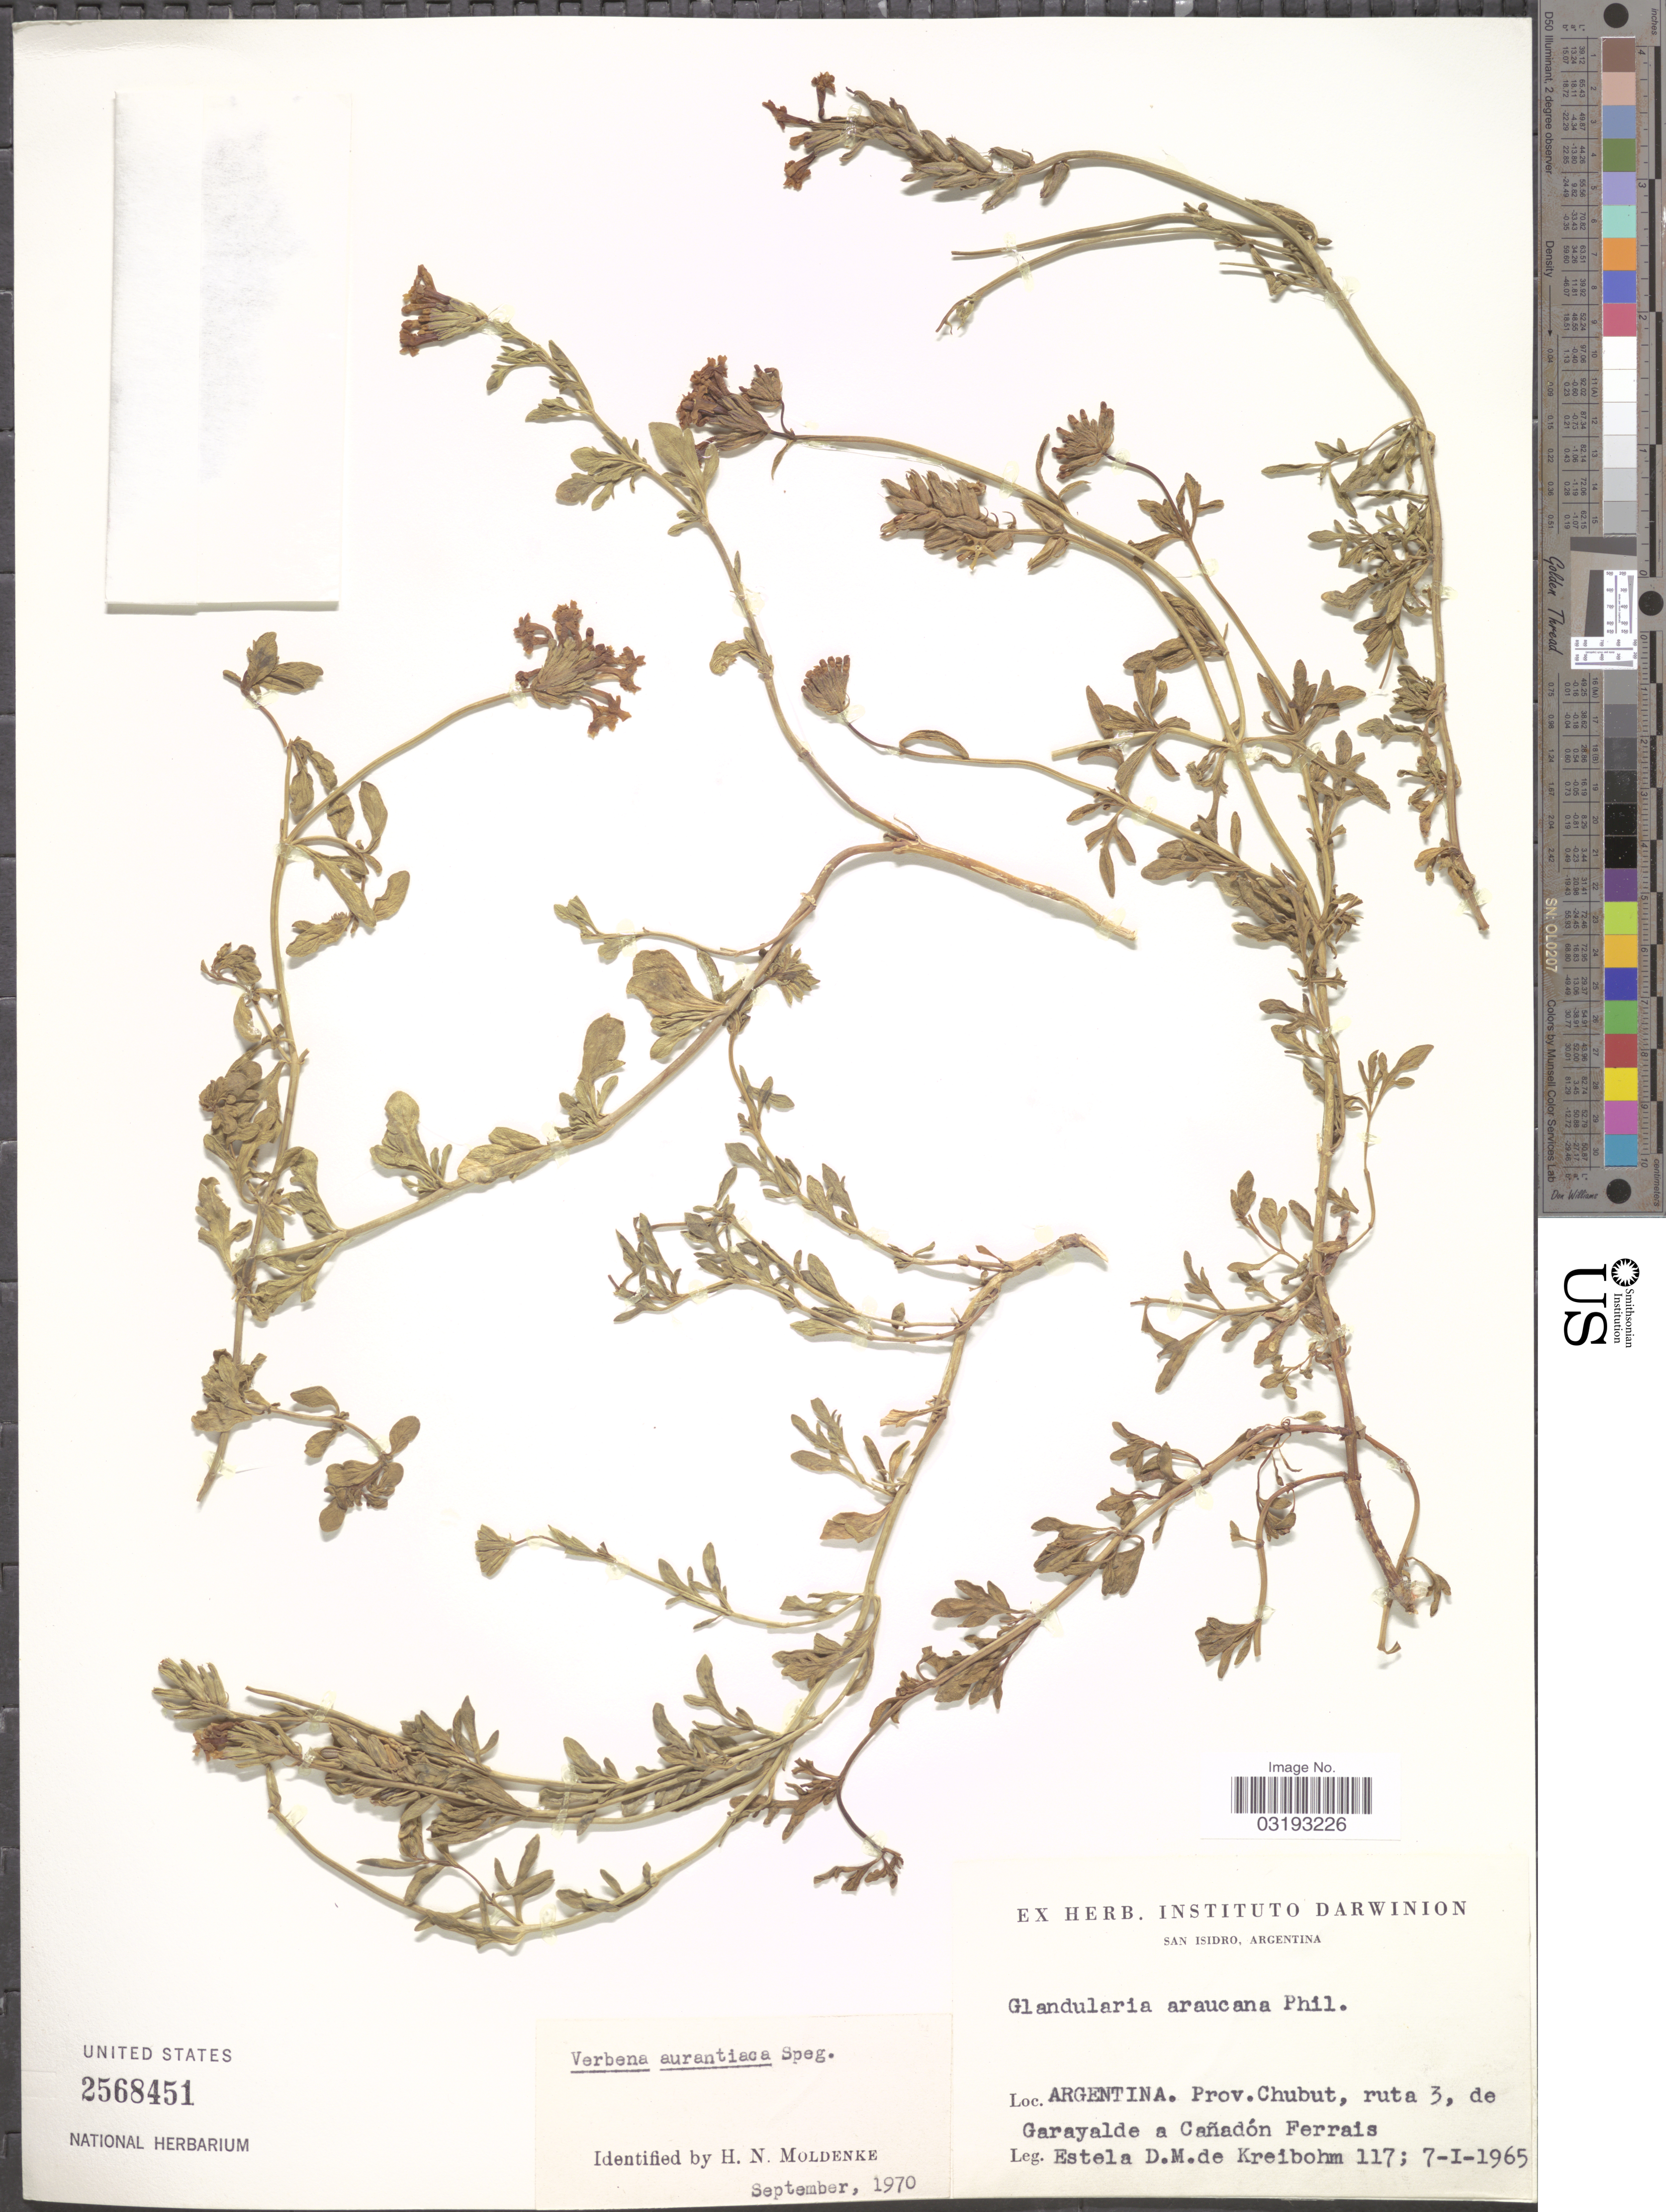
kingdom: Plantae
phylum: Tracheophyta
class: Magnoliopsida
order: Lamiales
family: Verbenaceae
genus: Verbena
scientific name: Verbena aurantiaca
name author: Speg.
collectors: E. Kreibohm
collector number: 117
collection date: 1965-01-07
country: Argentina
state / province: Chubut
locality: Ruta 3, de Garayalde a Cañadón Ferrais.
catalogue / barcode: US 2568451